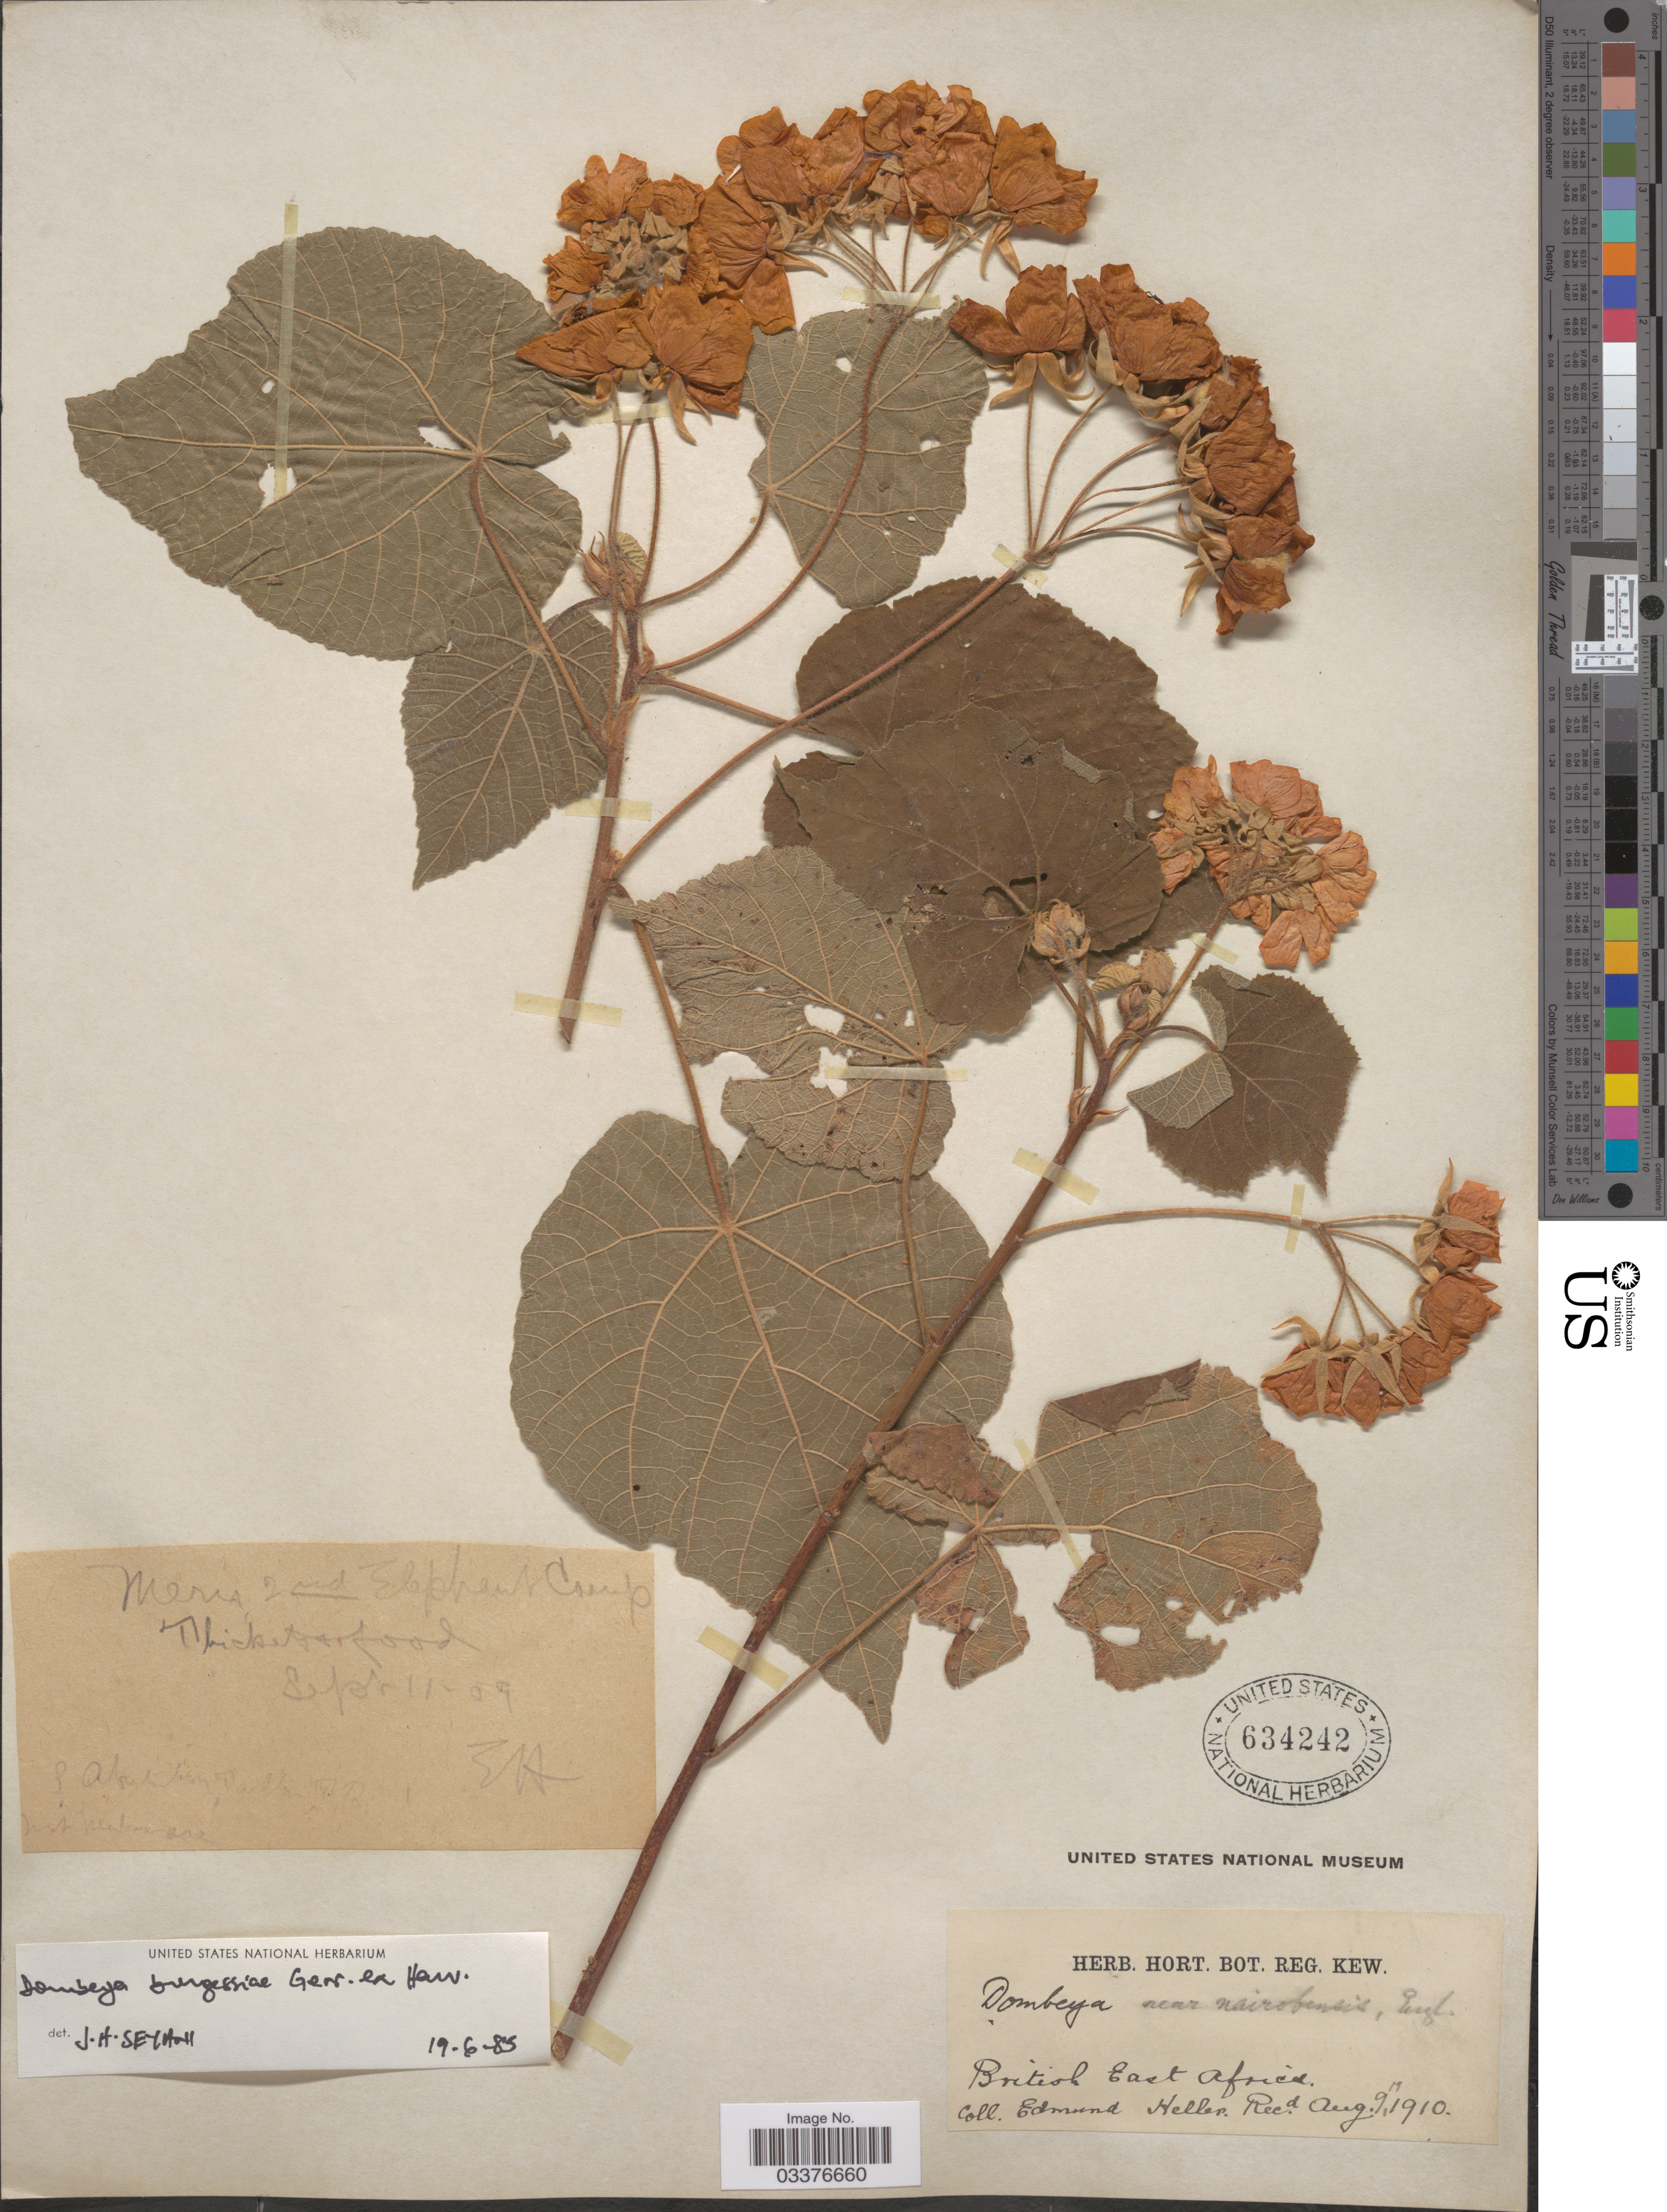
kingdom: Plantae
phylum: Tracheophyta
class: Magnoliopsida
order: Malvales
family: Malvaceae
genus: Dombeya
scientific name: Dombeya burgessiae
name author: Gerrard ex Harv.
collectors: E. Heller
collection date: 1910-08-09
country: Kenya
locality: British East Africa.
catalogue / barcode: US 634242